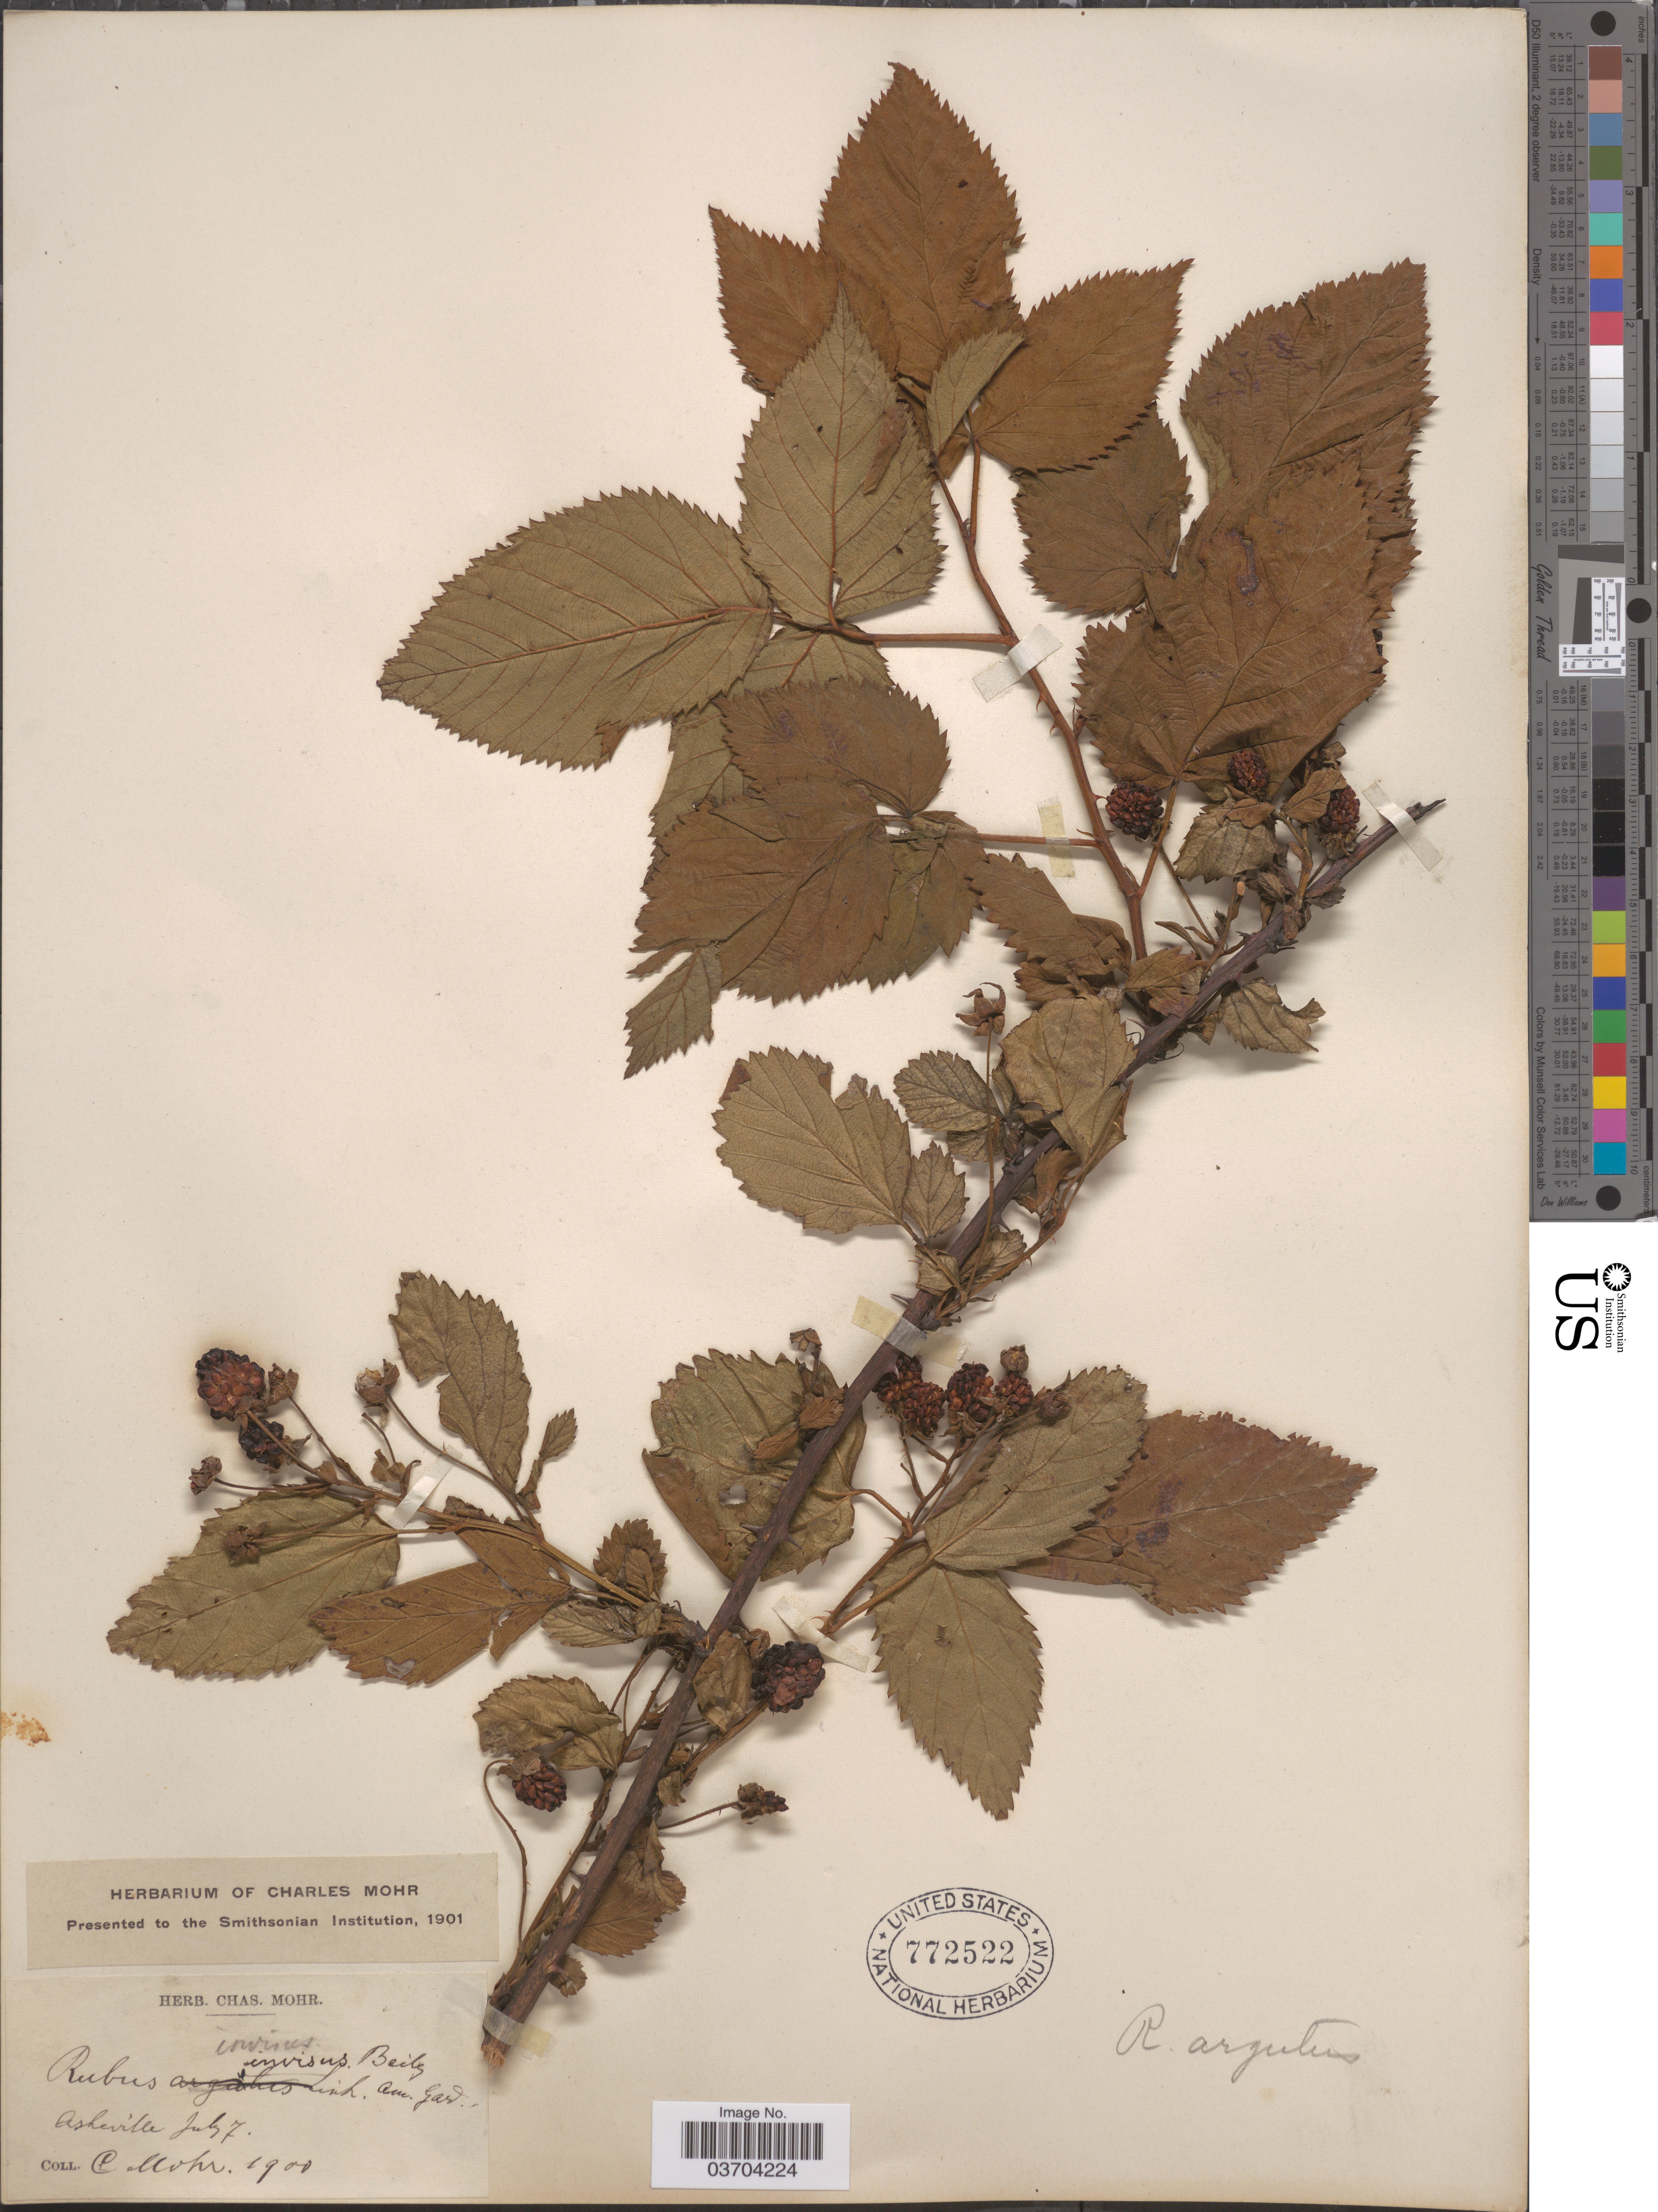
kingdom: Plantae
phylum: Tracheophyta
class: Magnoliopsida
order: Rosales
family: Rosaceae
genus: Rubus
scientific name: Rubus argutus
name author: Link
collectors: Mohr, C. T. (herbarium)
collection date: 1900-07-07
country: United States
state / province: North Carolina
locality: Asheville.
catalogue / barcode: US 772522